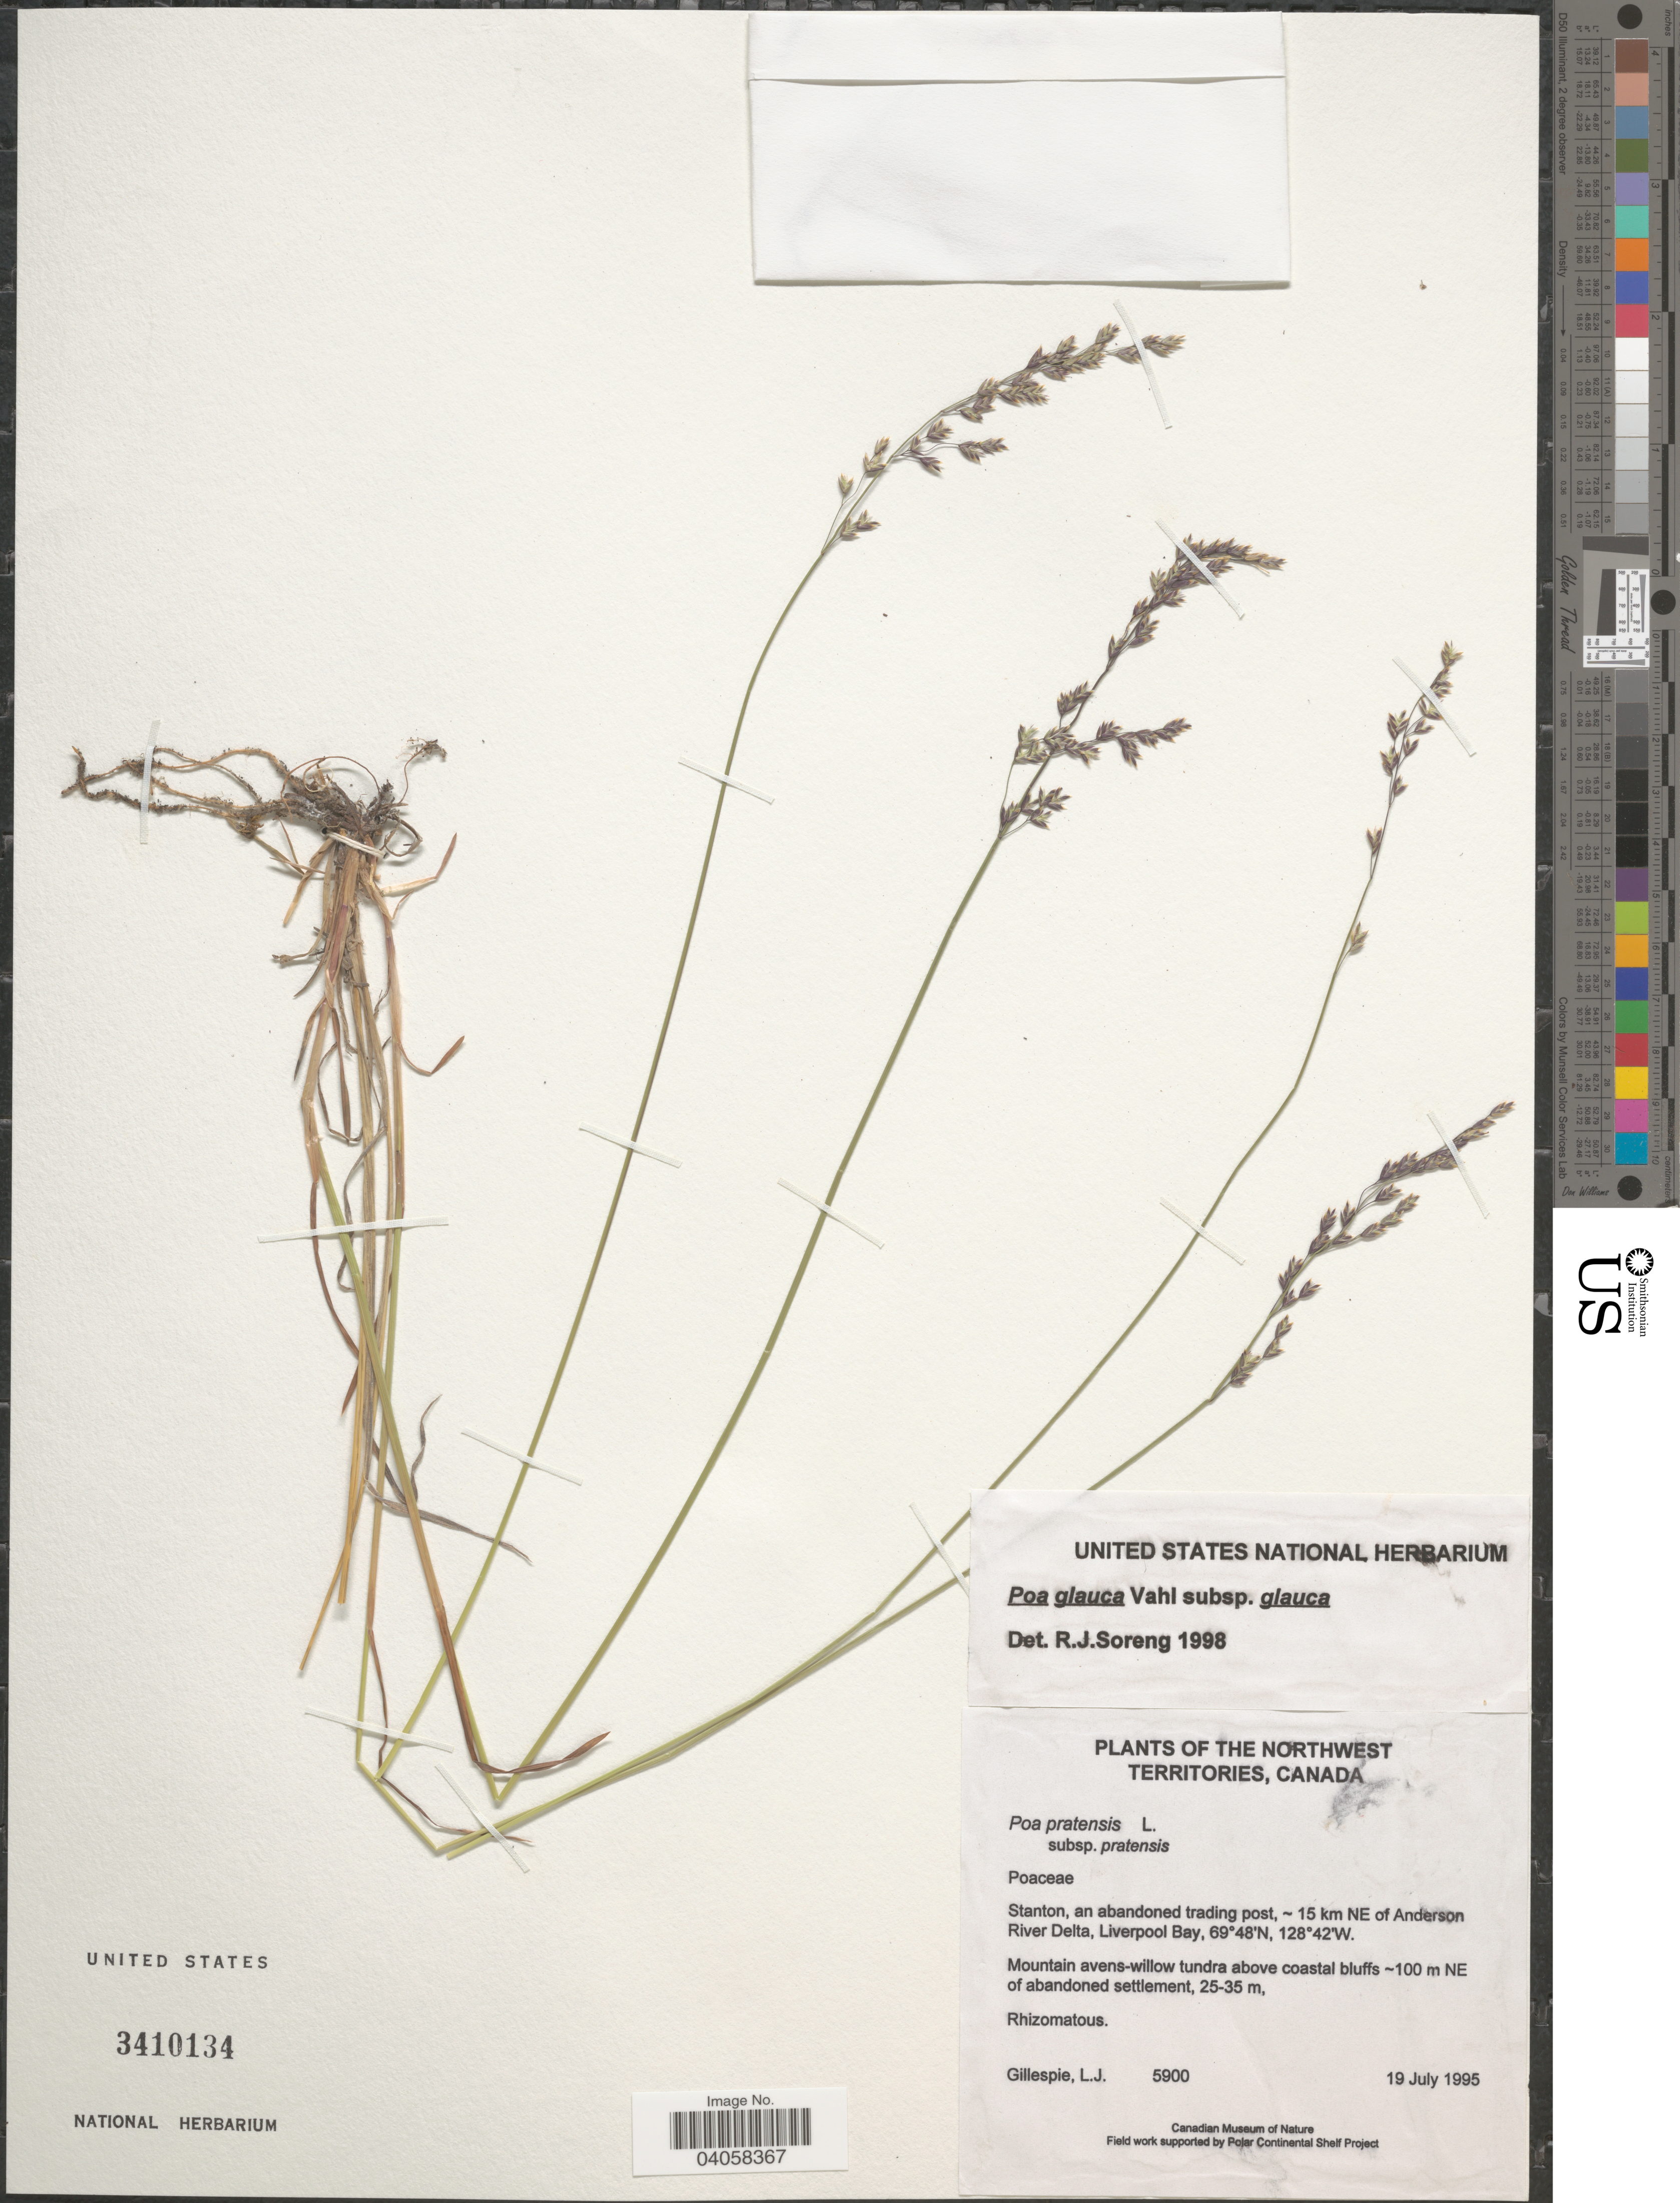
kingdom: Plantae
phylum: Tracheophyta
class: Liliopsida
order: Poales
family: Poaceae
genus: Poa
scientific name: Poa glauca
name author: Vahl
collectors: L. Gillespie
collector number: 5900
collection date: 1995-07-19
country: Canada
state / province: Northwest Territories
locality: Stanton, an abandoned trading post, ~15 km NE of Anderson River Delta, Liverpool Bay. Mountain avens-willow tundra above coastal bluffs ~100 m NE of abandoned settlement.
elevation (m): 25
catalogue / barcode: US 3410134